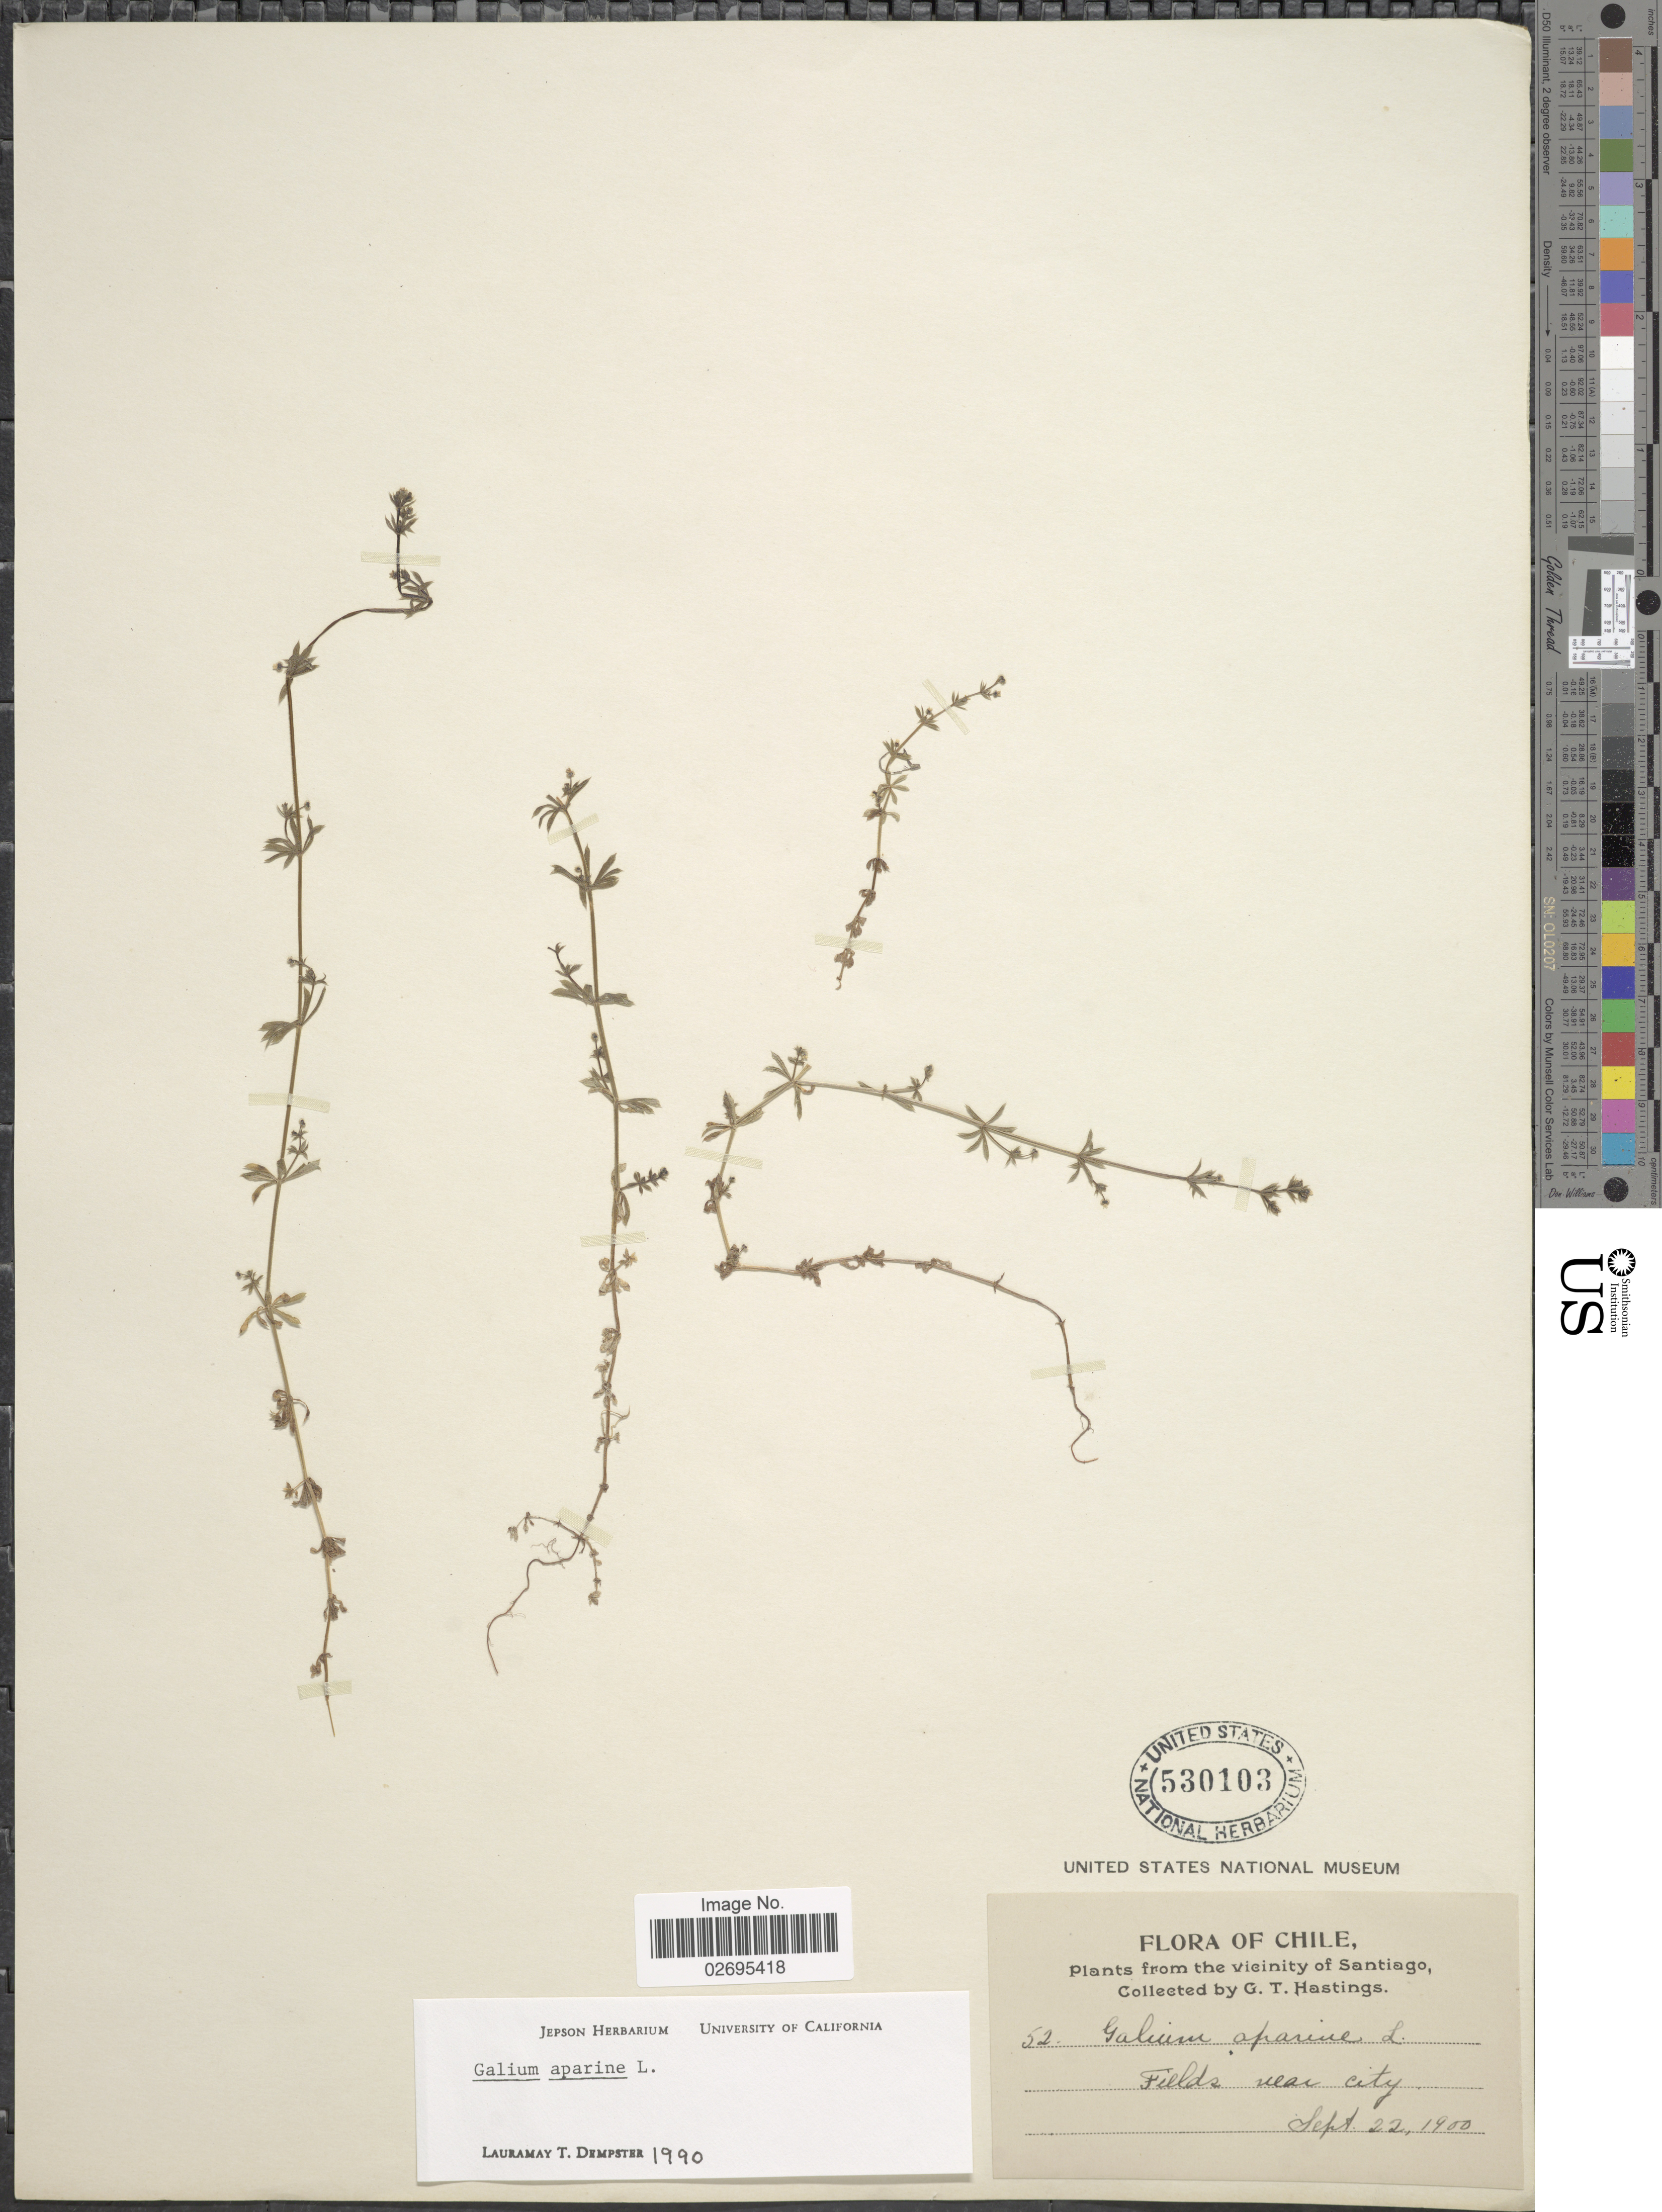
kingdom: Plantae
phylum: Tracheophyta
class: Magnoliopsida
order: Gentianales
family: Rubiaceae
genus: Galium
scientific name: Galium aparine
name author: L.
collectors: G. Hastings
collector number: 52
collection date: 1900-09-22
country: Chile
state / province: Región Metropolitana (RM)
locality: Vicinity of Santiago, Fields near city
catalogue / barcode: US 530103